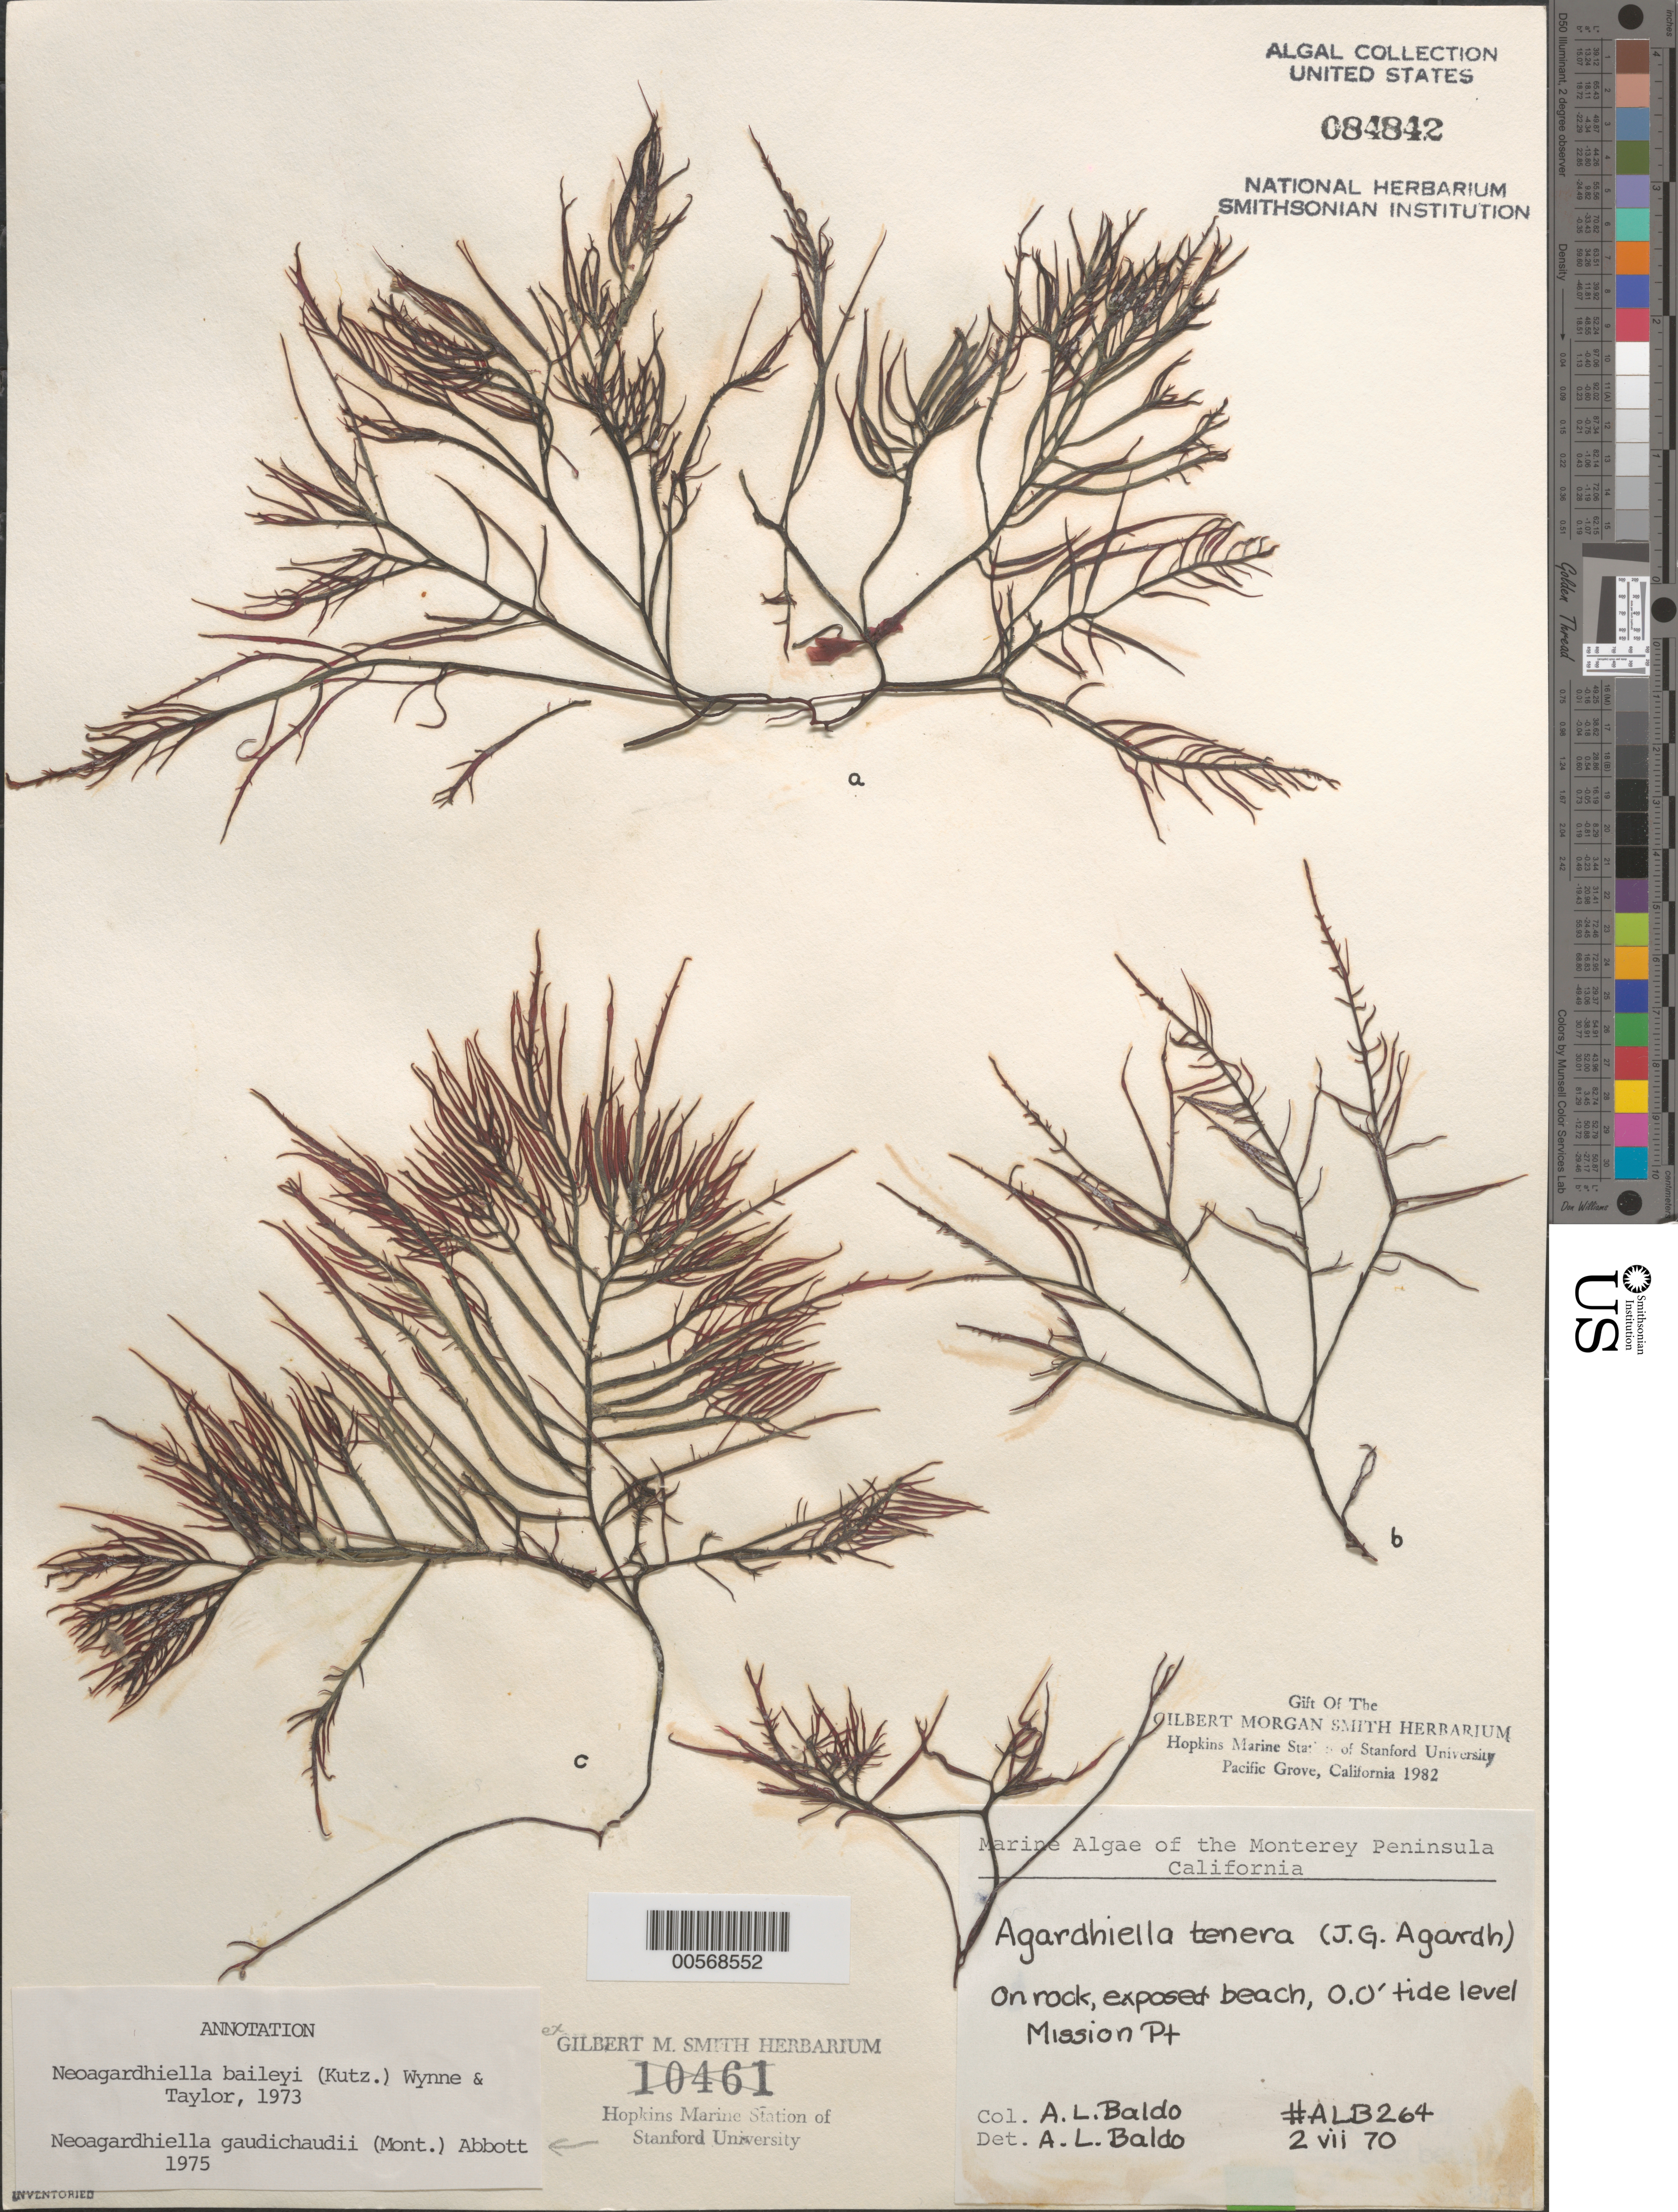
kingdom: Plantae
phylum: Rhodophyta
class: Florideophyceae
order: Gigartinales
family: Solieriaceae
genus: Sarcodiotheca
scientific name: Sarcodiotheca gaudichaudii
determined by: Algae name updating Project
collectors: A. Baldo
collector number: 264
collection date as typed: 02 Jul 1970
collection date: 1970-07-02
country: United States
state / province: California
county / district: Monterey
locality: Mission Point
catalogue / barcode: US 84842